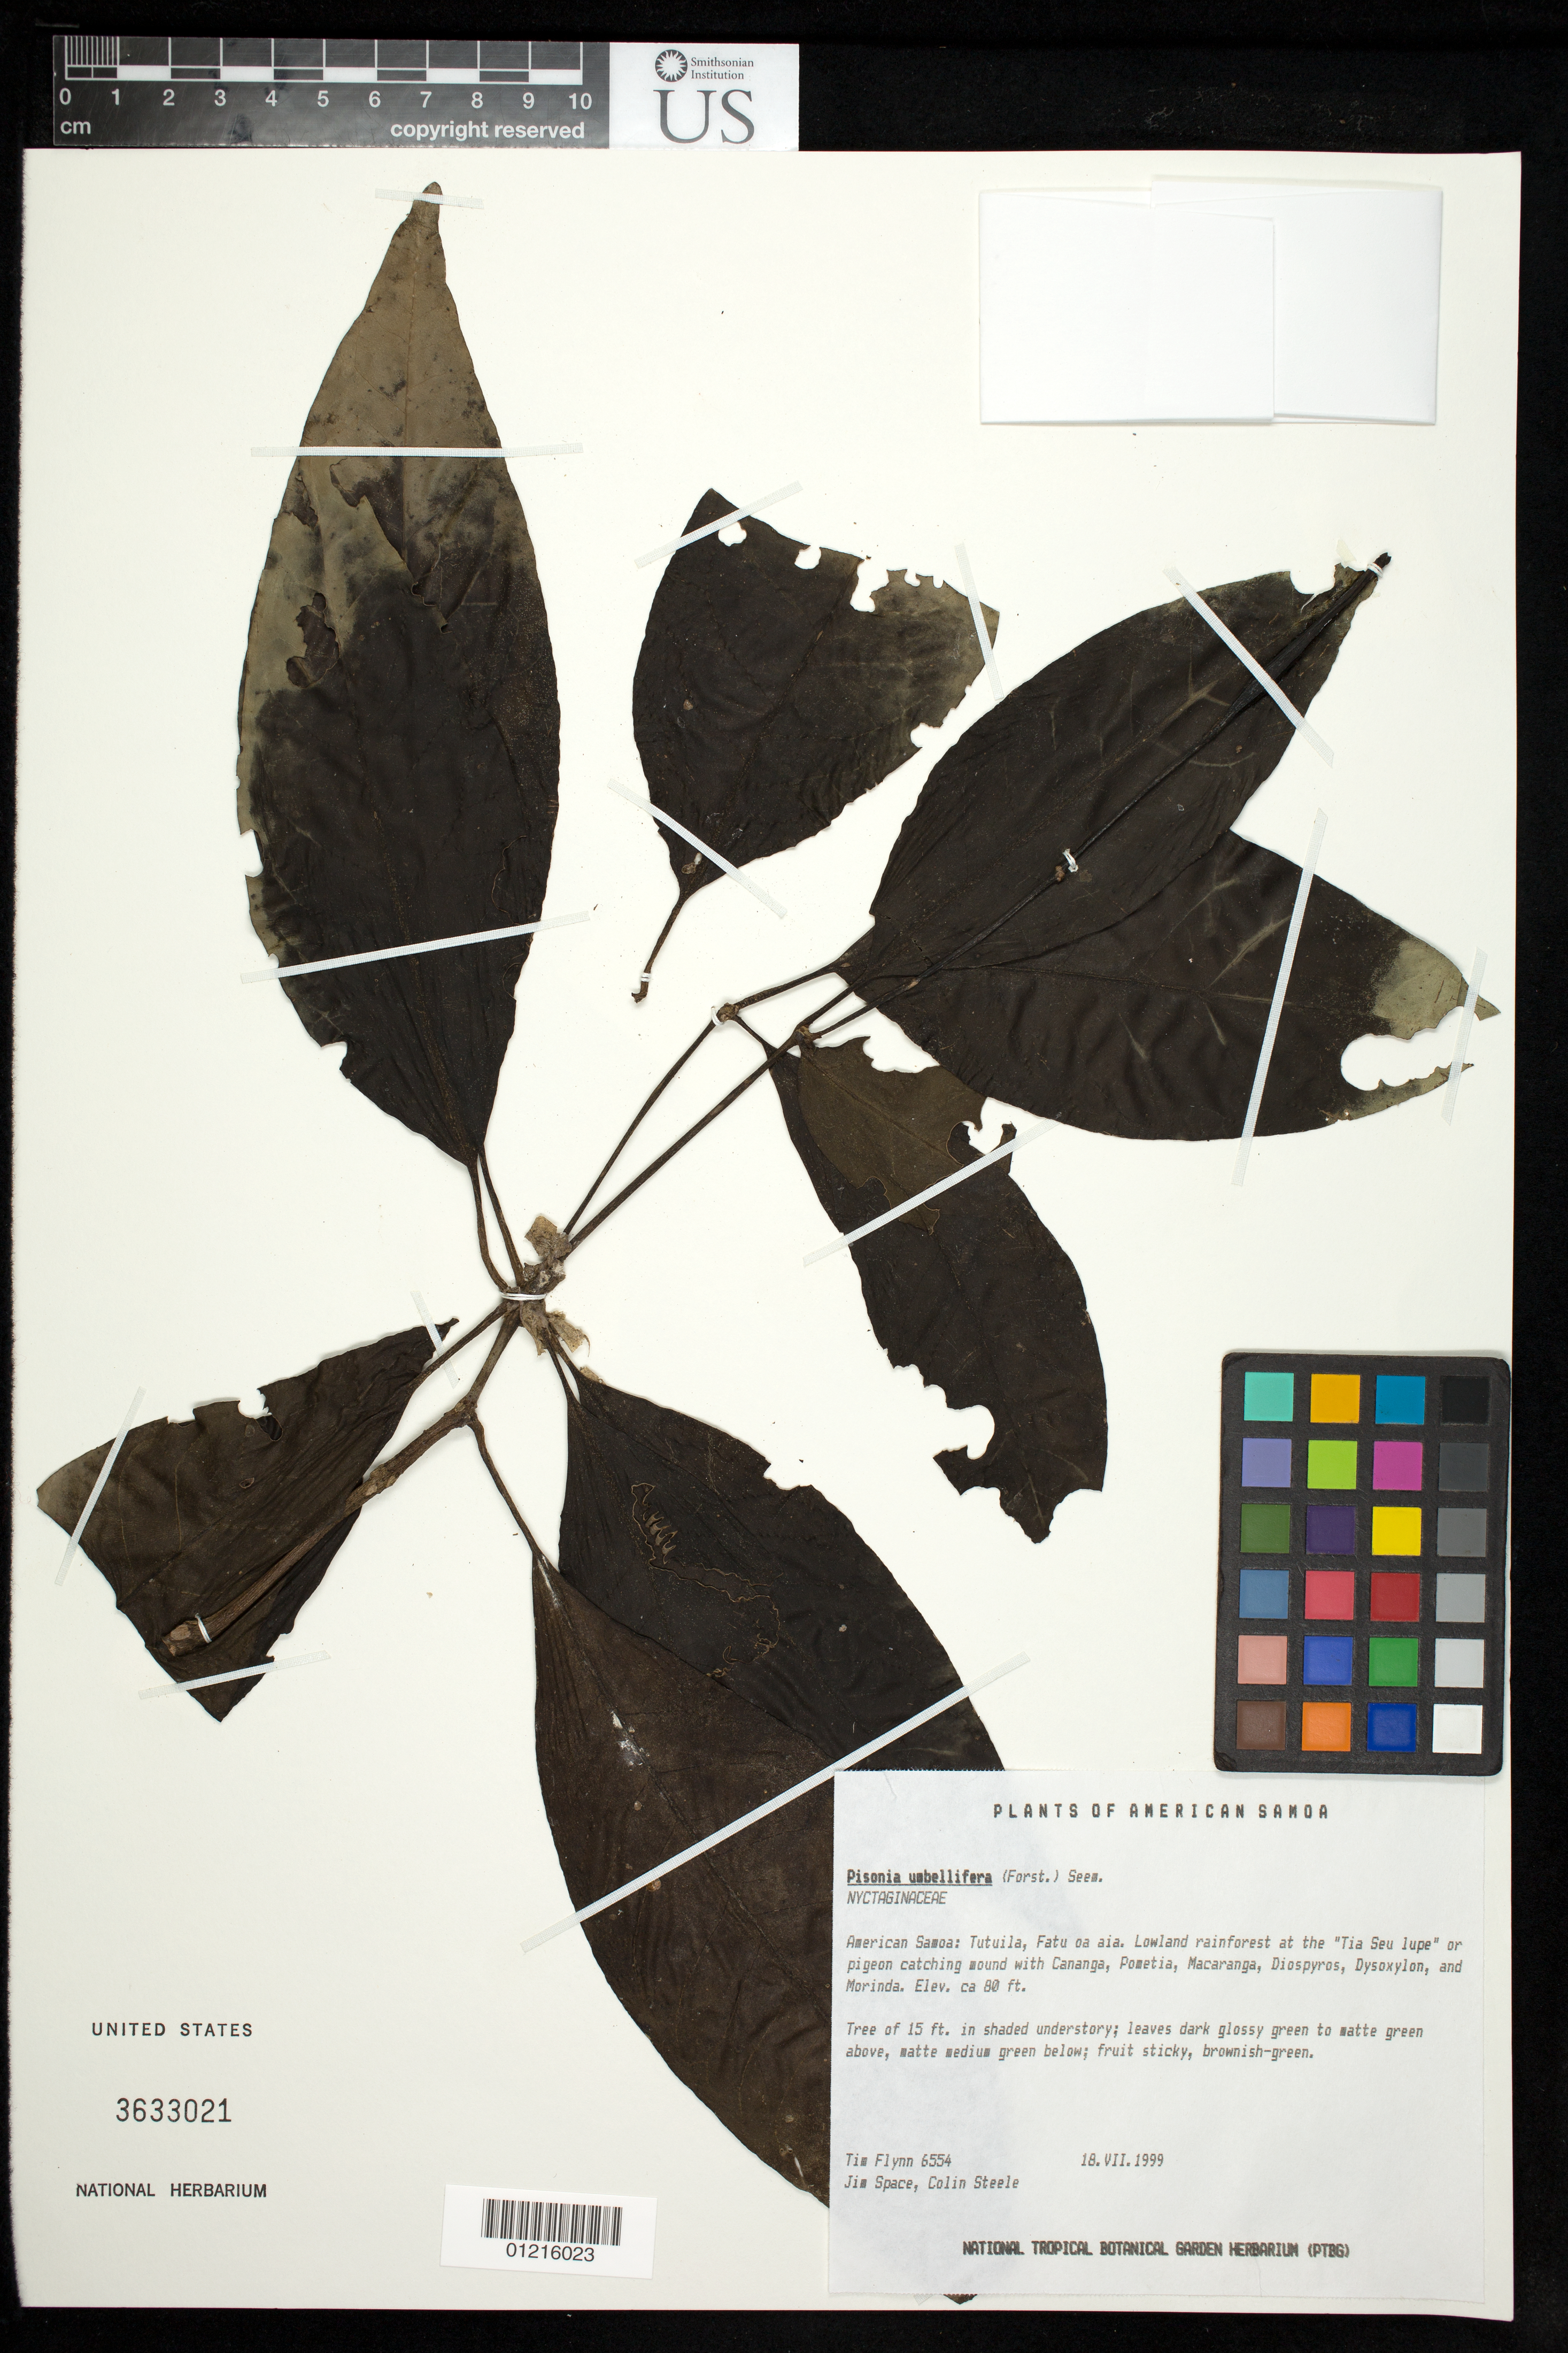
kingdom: Plantae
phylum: Tracheophyta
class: Magnoliopsida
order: Caryophyllales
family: Nyctaginaceae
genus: Ceodes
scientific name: Ceodes umbellifera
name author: J.R. Forst. & G. Forst.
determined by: Wagner, W. L., (BOT), Smithsonian Institution - National Museum of Natural History (UNITED STATES)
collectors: T. W. Flynn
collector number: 6554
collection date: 1999-07-18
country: American Samoa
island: Tutuila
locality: At the "Tia Seu Lupe" or pigeon catching mound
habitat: Shaded understory. Lowland rainforest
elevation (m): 24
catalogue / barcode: US 3633021